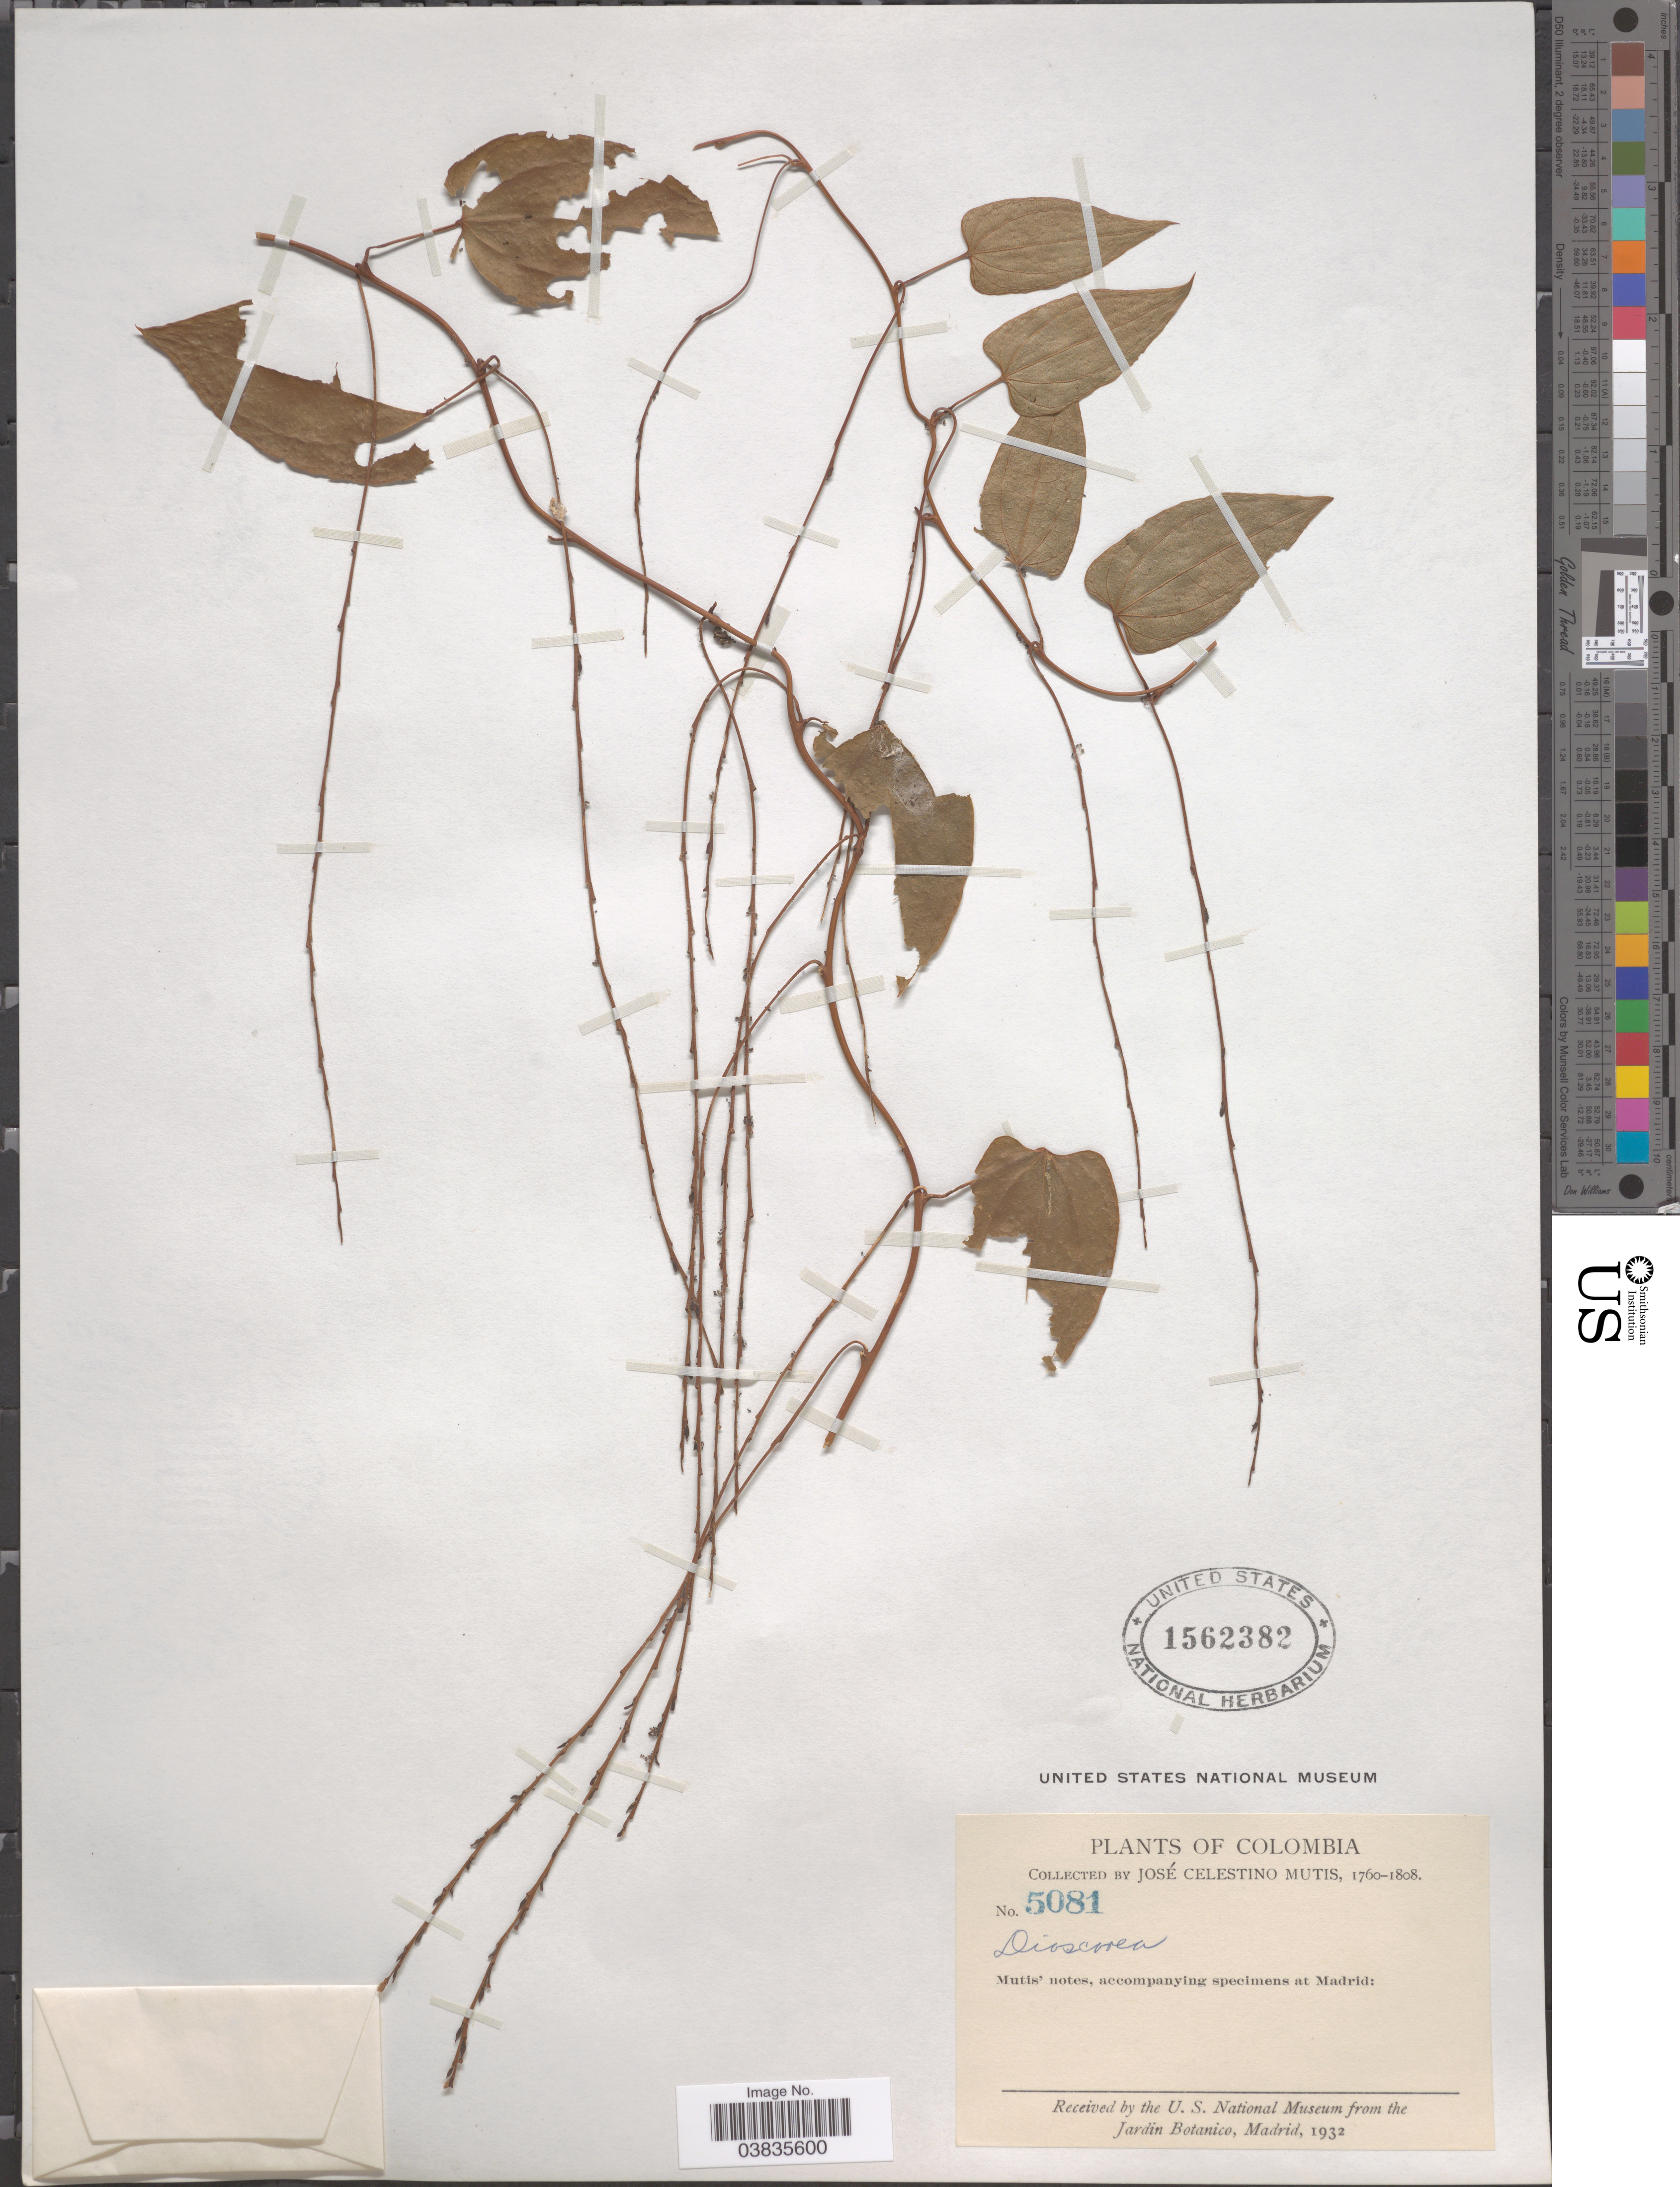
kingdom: Plantae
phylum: Tracheophyta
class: Liliopsida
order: Dioscoreales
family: Dioscoreaceae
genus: Dioscorea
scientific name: Dioscorea sp.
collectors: J. C. B. Mutis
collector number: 5081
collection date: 1760/1808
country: Colombia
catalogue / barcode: US 1562382